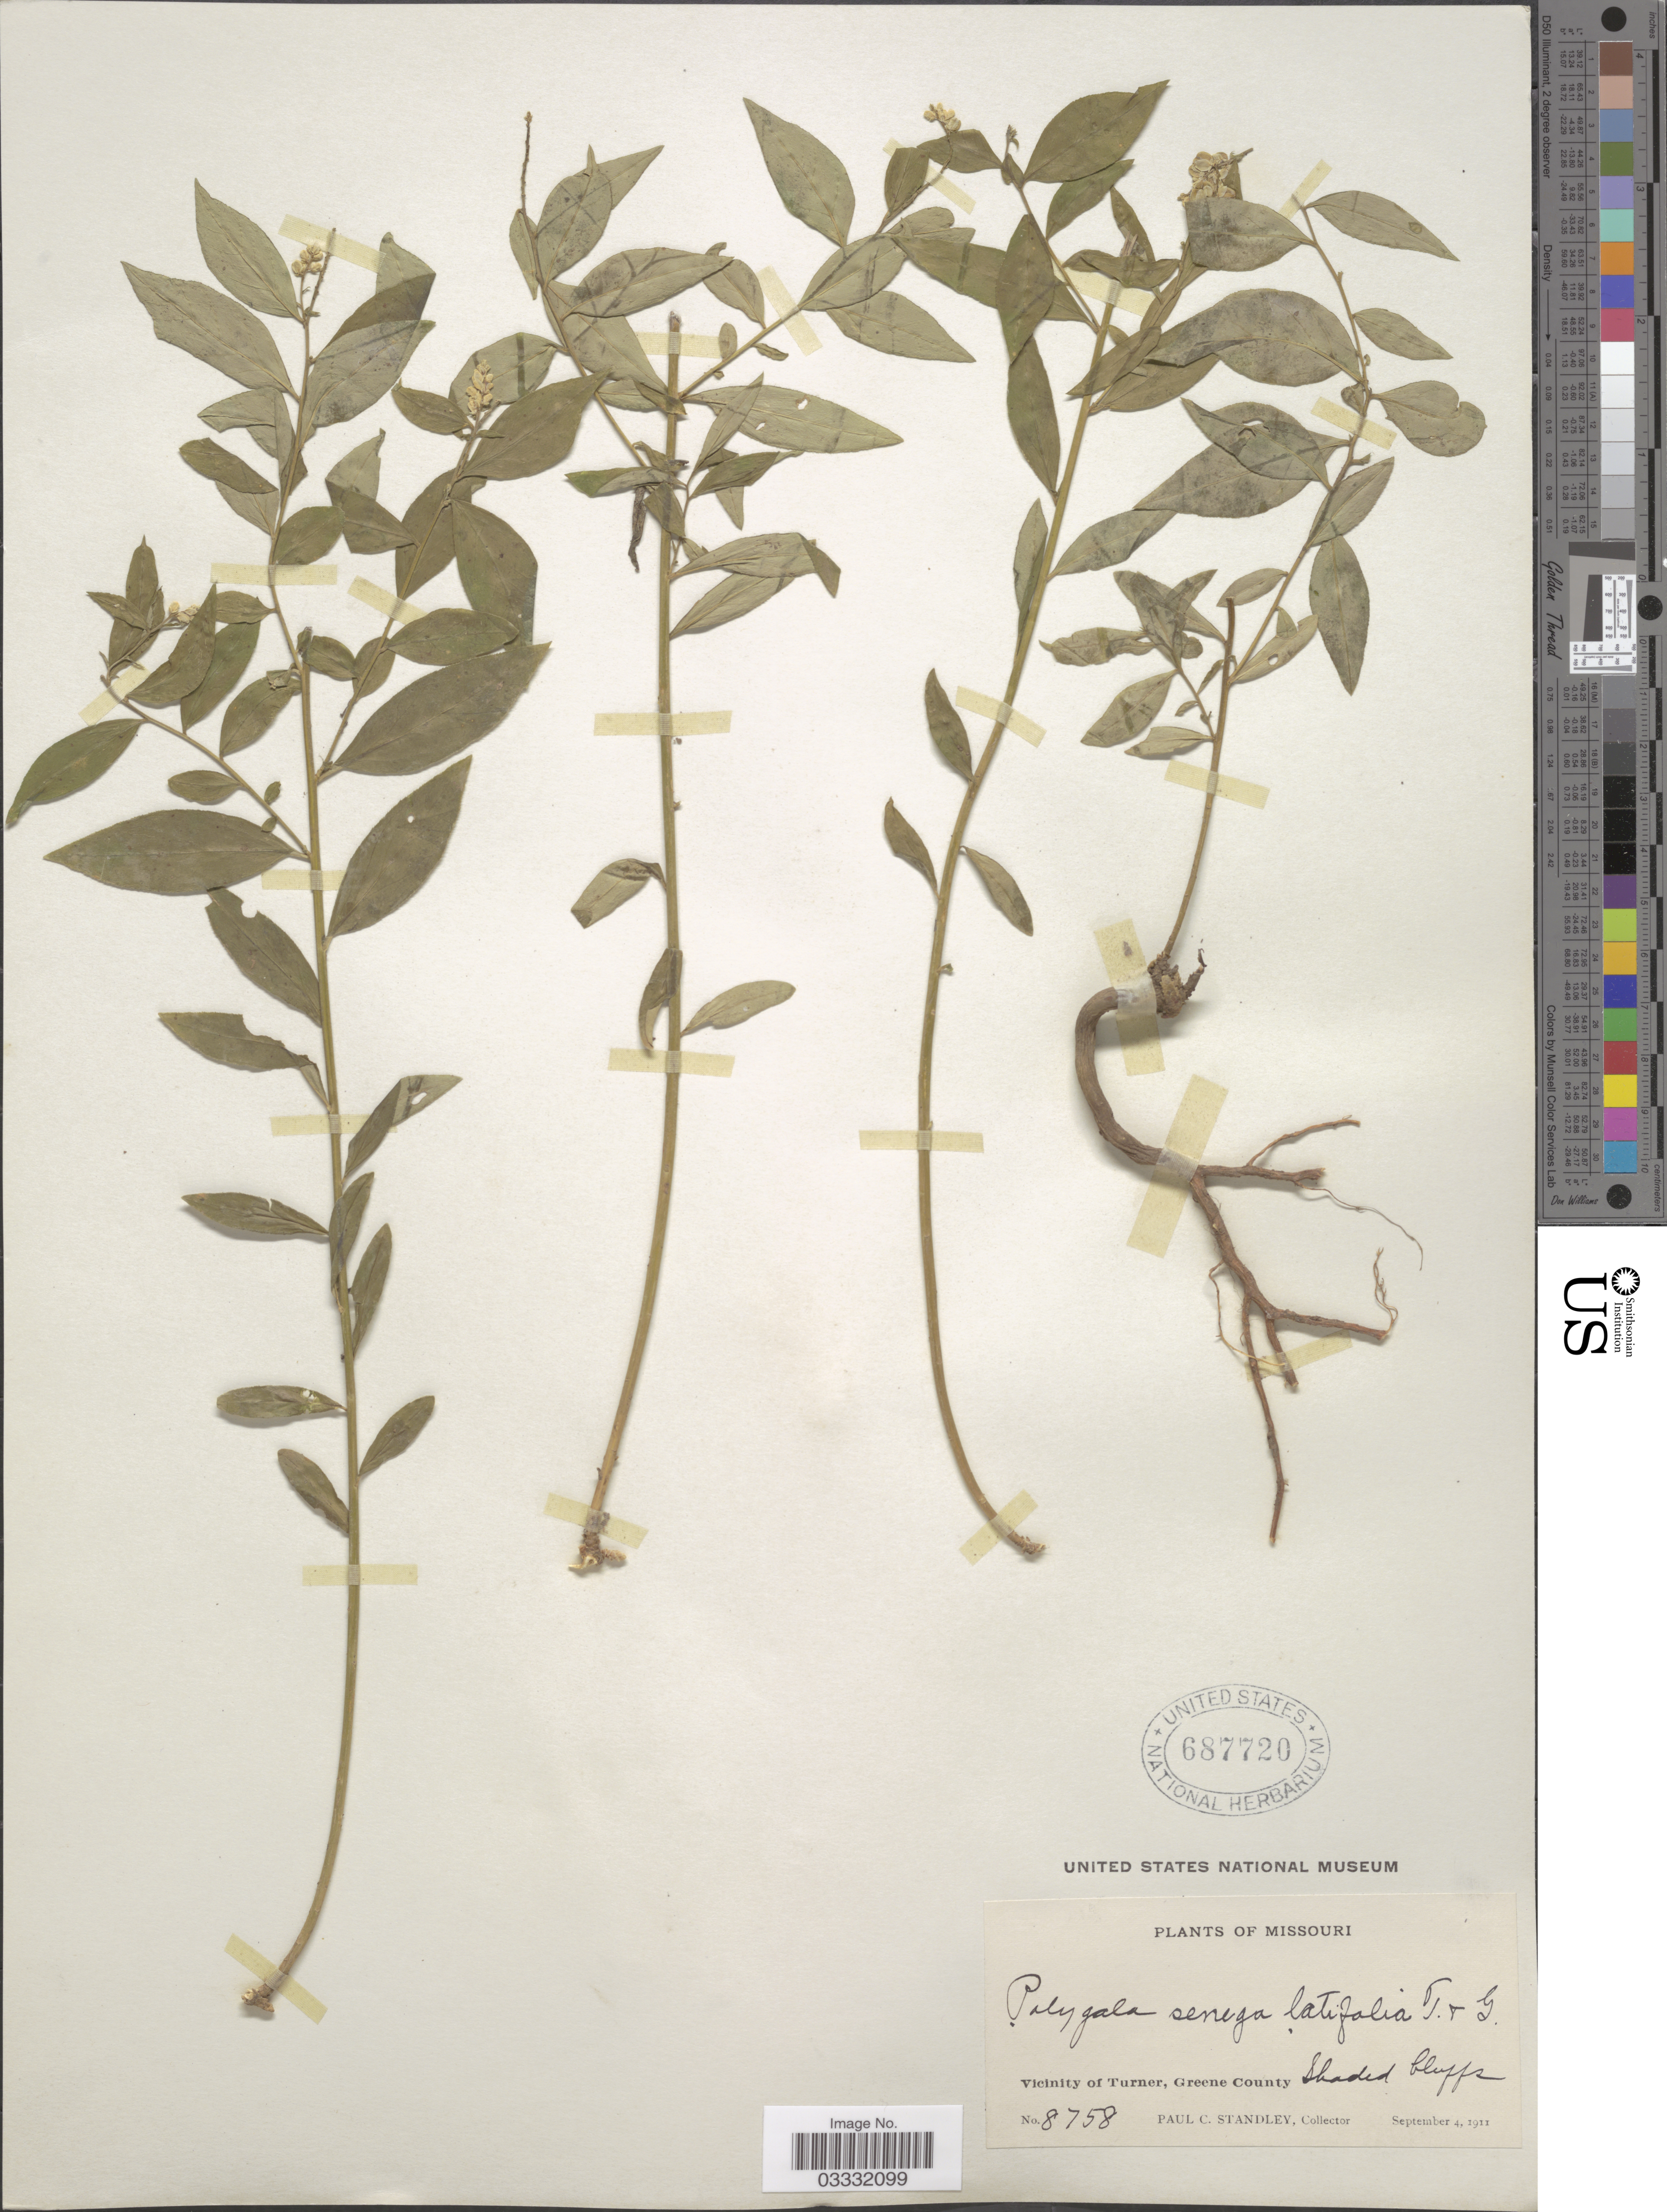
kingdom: Plantae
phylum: Tracheophyta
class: Magnoliopsida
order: Fabales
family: Polygalaceae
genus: Polygala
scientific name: Polygala senega var. latifolia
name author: Torr. & A. Gray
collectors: P. C. Standley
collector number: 8758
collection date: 1911-09-04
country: United States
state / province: Missouri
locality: Vicinity of Turner, Greene County.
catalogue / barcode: US 687720